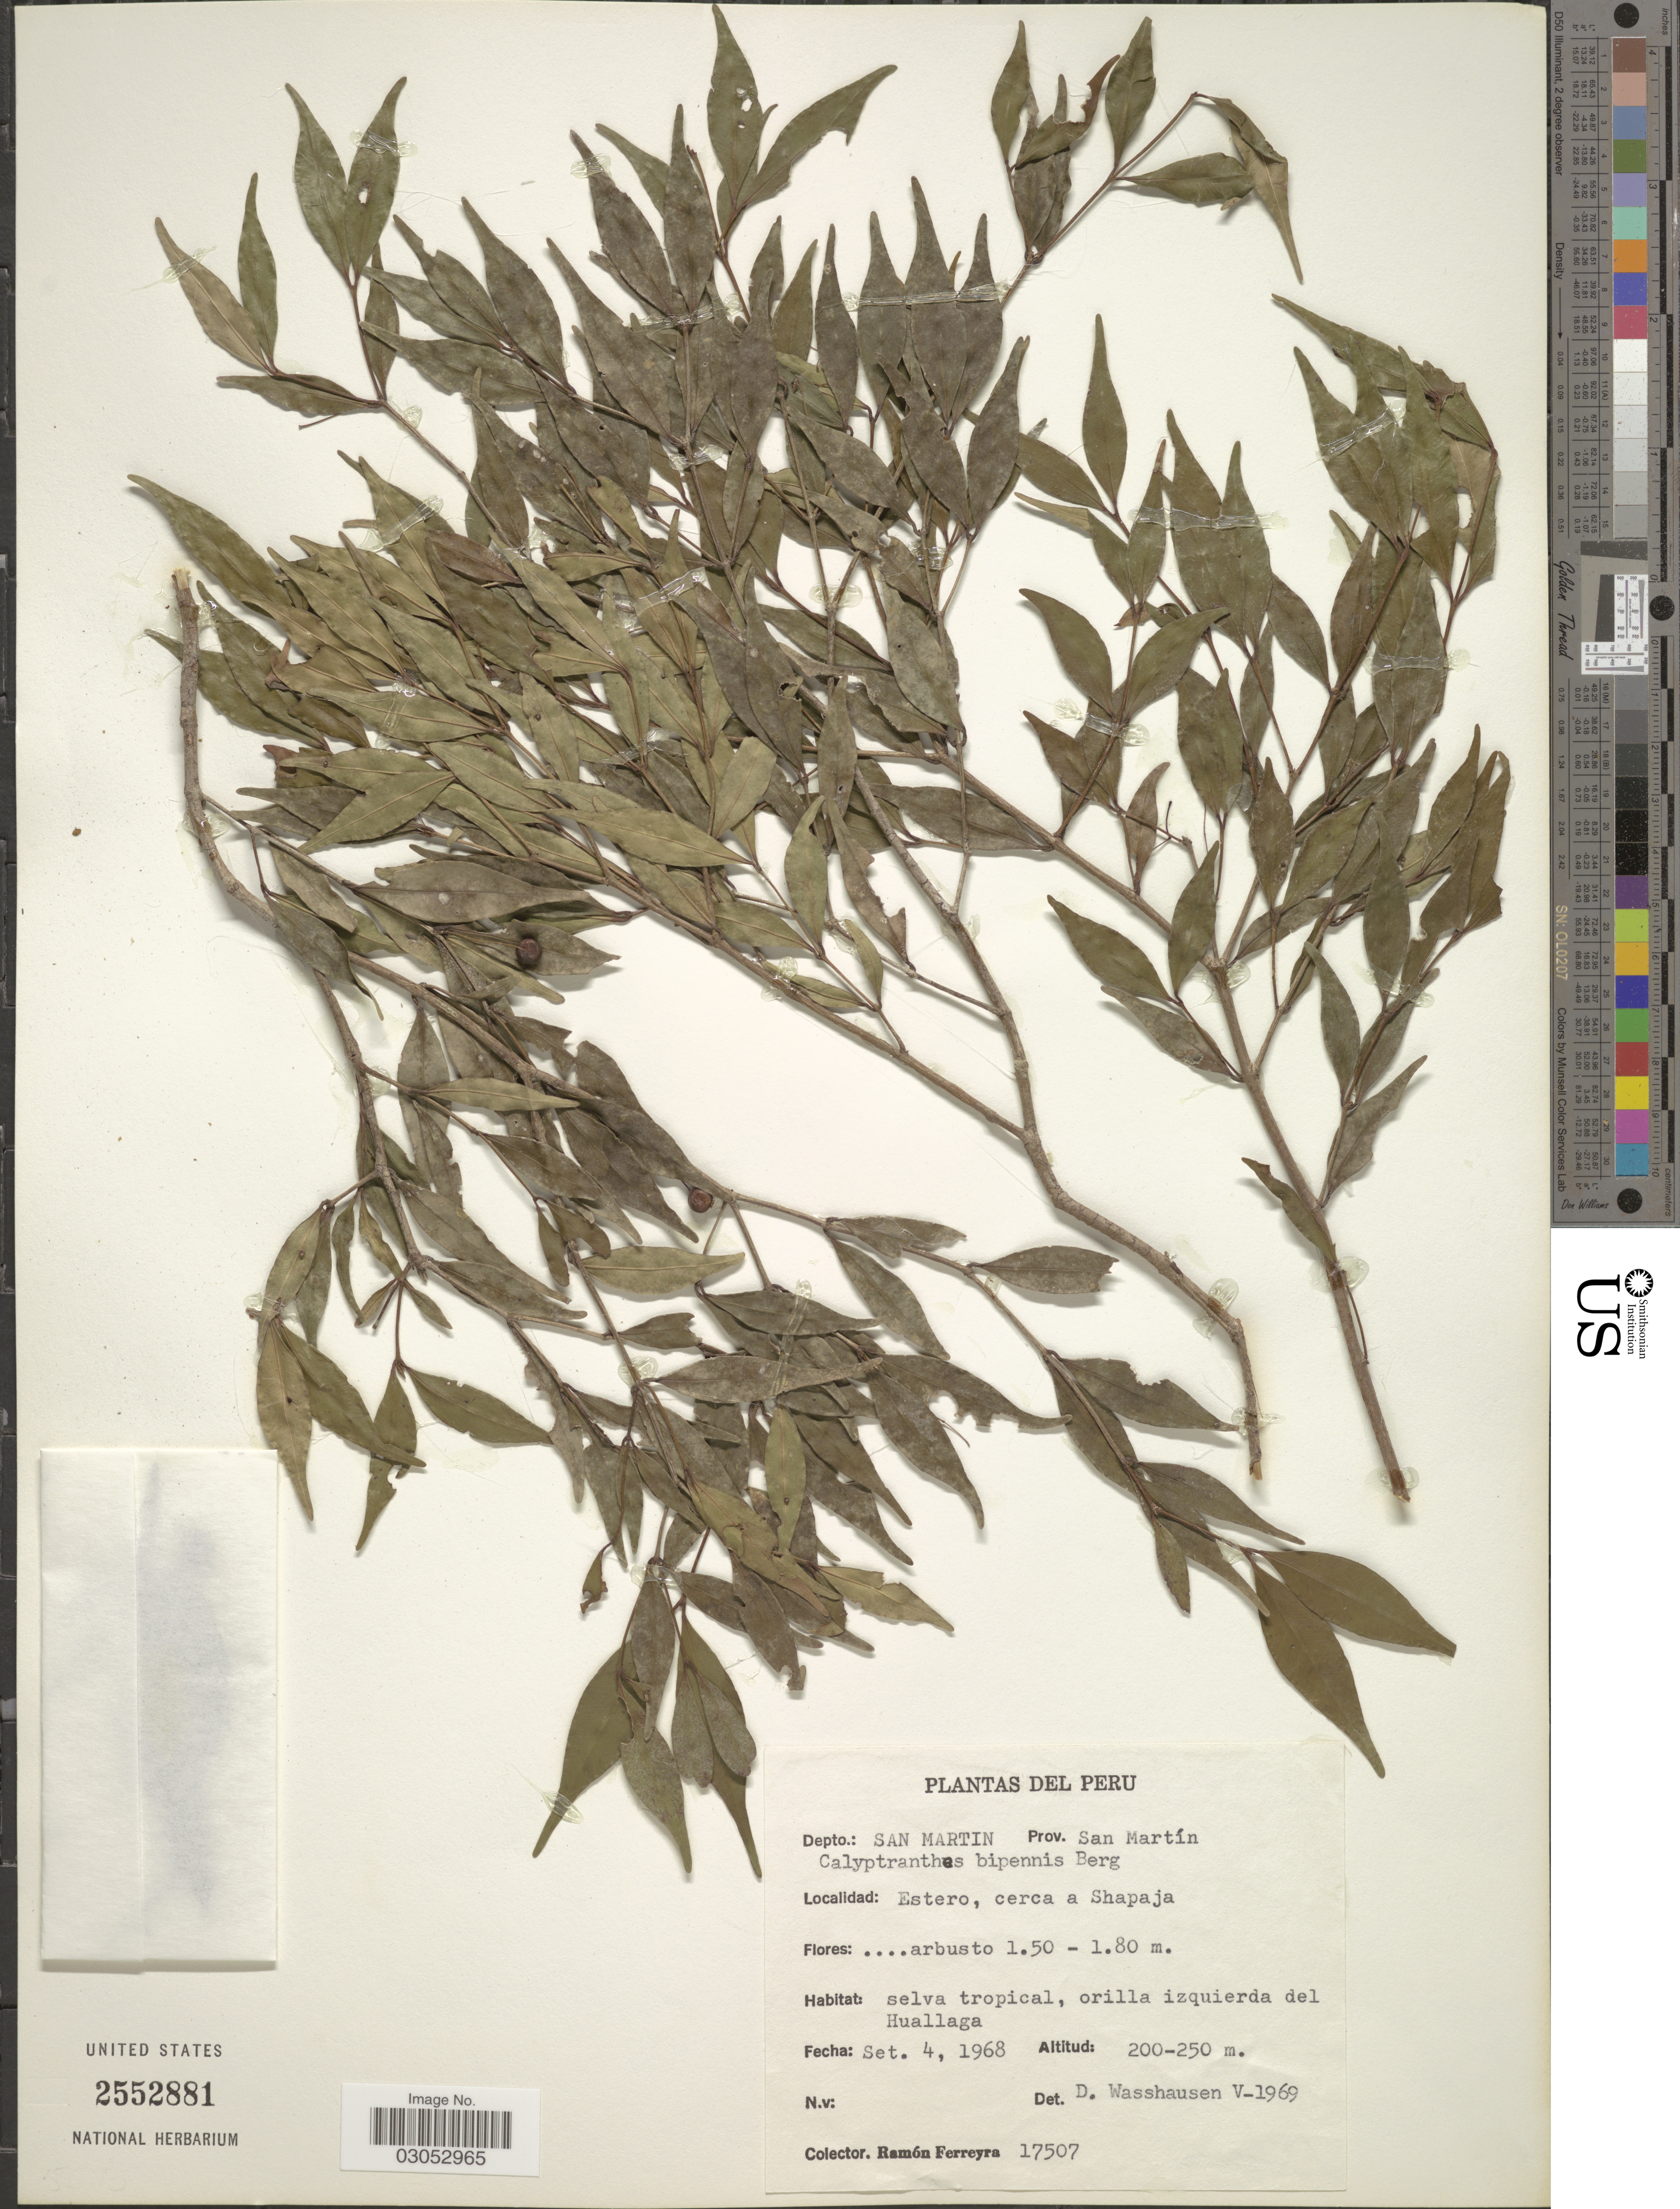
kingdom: Plantae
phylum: Tracheophyta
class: Magnoliopsida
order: Myrtales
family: Myrtaceae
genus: Myrcia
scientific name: Myrcia hylobates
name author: (Standl. ex Amshoff) E. Lucas & K. Samra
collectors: R. A. Ferreyra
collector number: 17507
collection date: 1968-09-04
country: Peru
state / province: San Martín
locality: Depto.: San Martin, Prov. San Martín, Estero, cerca a Shapaja.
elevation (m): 200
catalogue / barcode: US 2552881